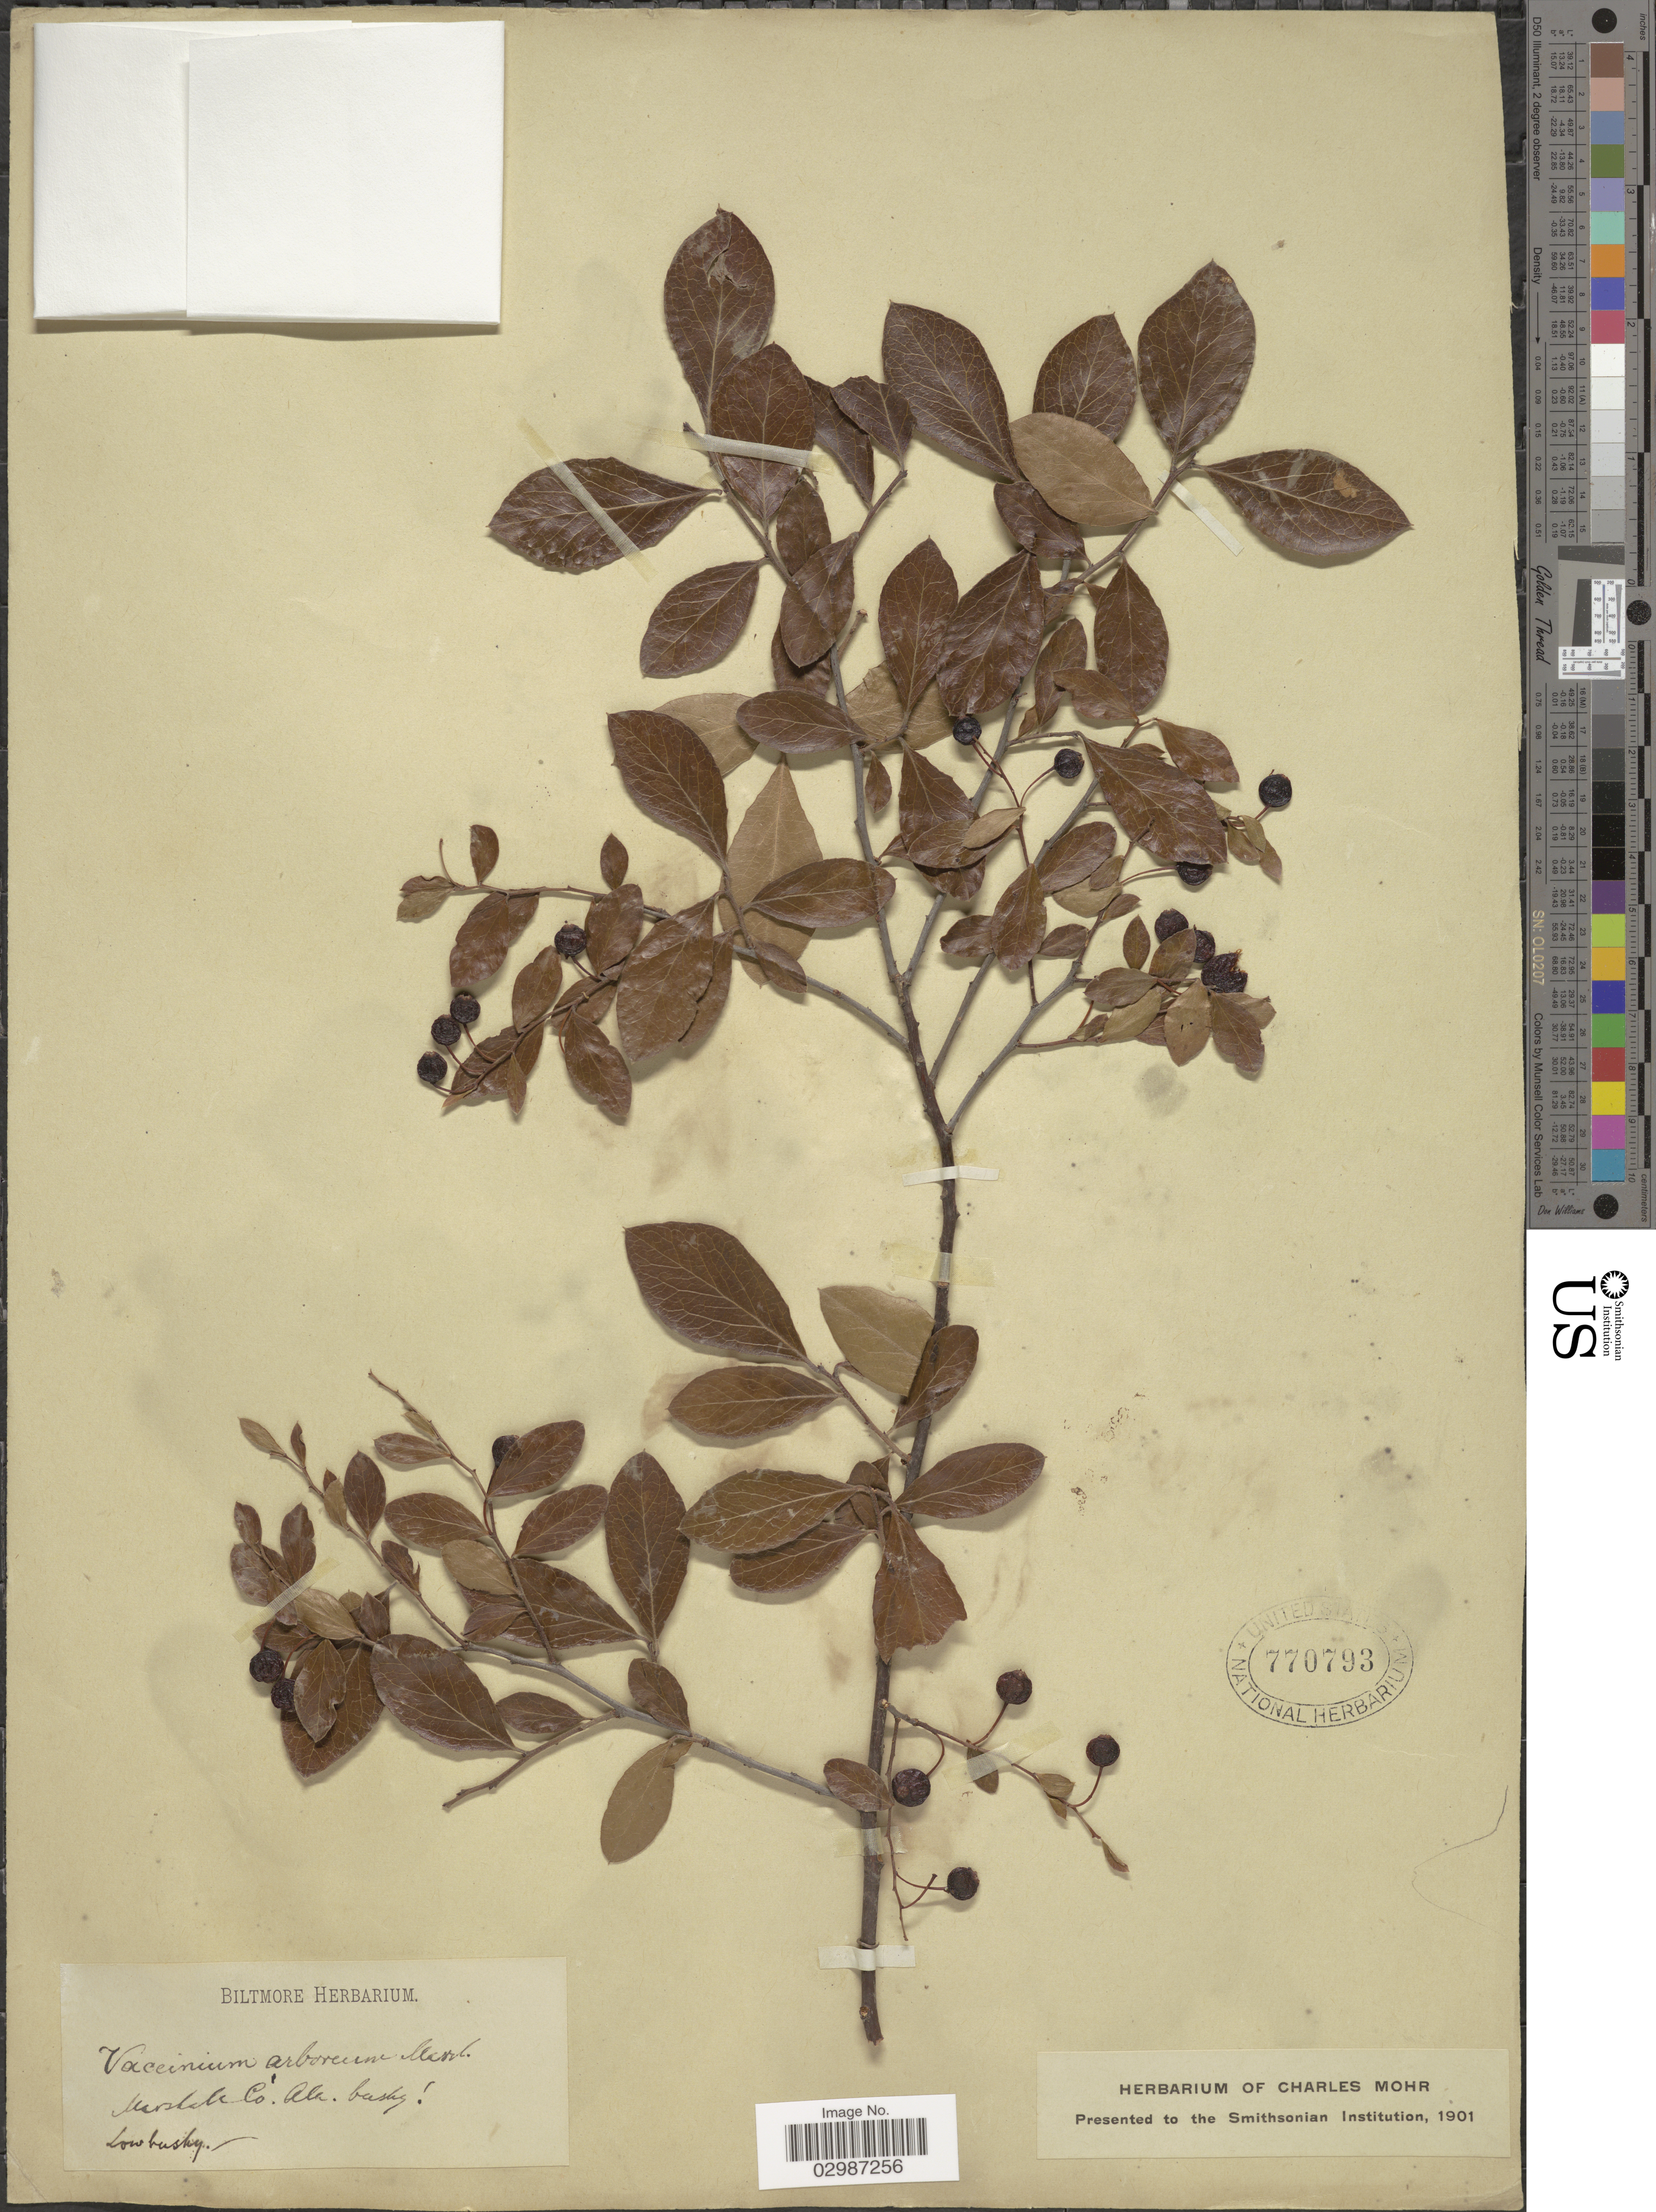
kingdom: Plantae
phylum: Tracheophyta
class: Magnoliopsida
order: Ericales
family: Ericaceae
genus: Vaccinium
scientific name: Vaccinium arboreum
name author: Marshall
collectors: ex herb. Biltmore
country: United States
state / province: Alabama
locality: Marshall Co.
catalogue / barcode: US 770793